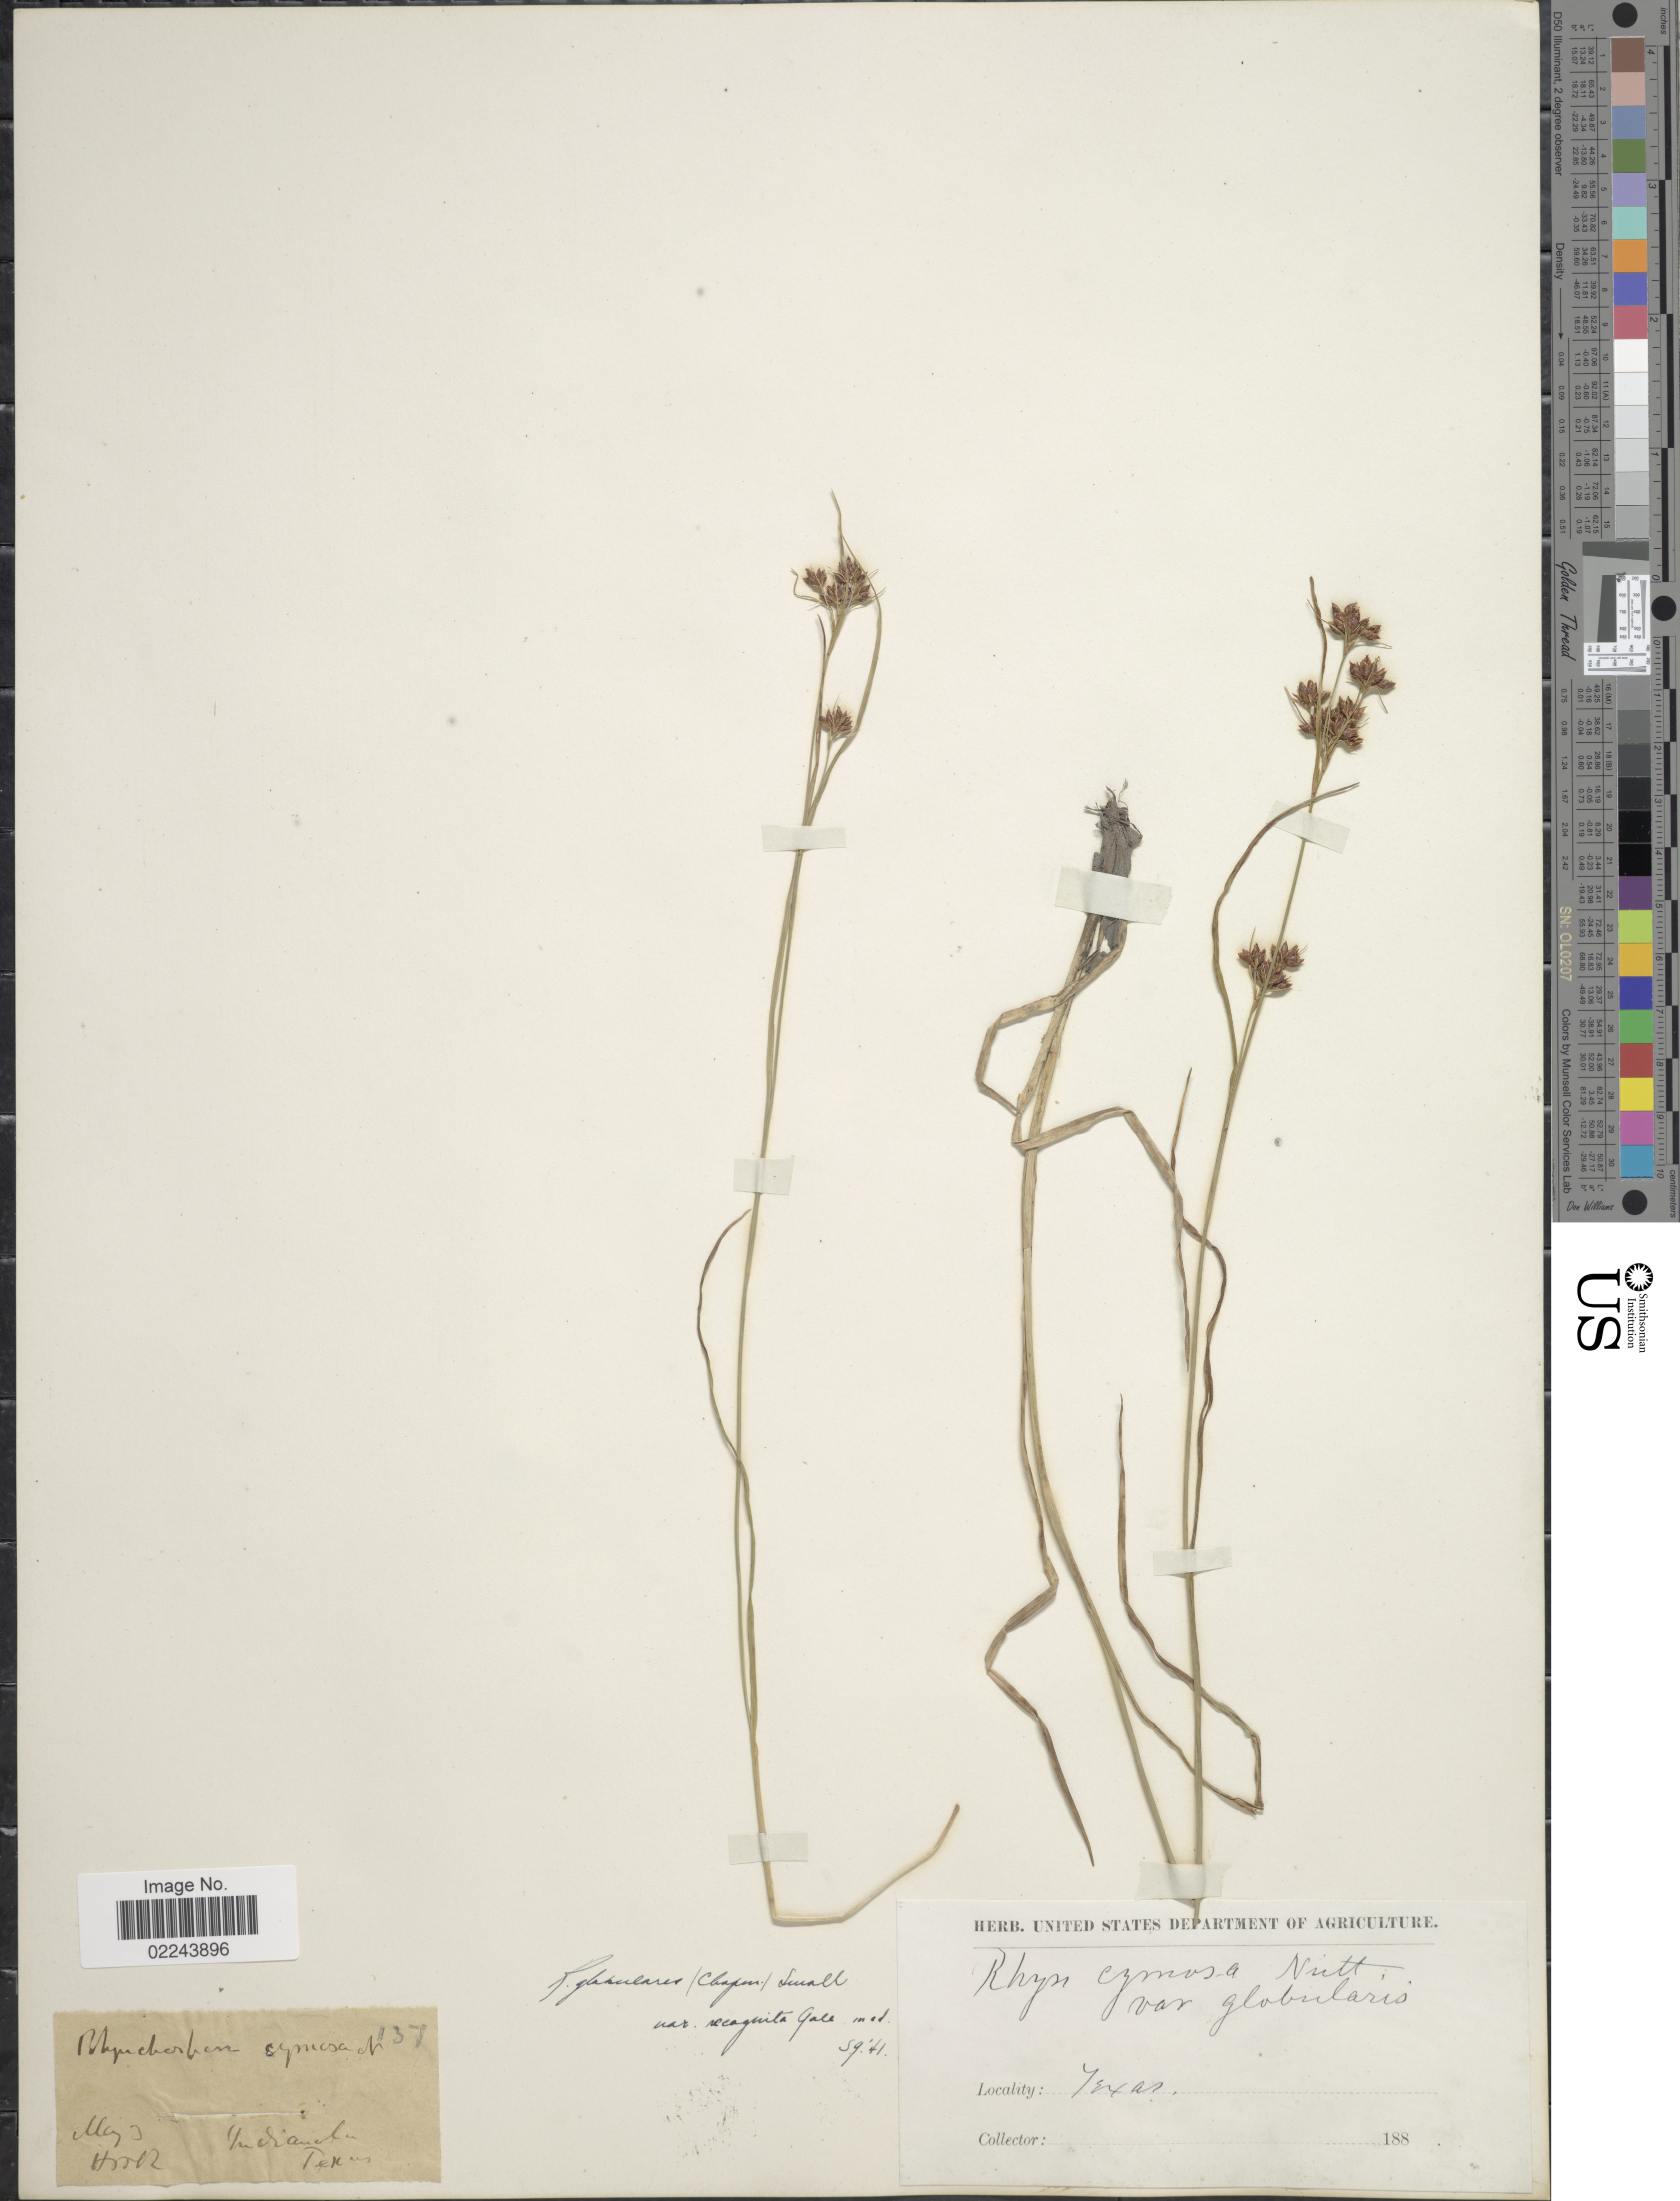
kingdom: Plantae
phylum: Tracheophyta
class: Liliopsida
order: Poales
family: Cyperaceae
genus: Rhynchospora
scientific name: Rhynchospora recognita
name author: (Gale) Kral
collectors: H. W. R.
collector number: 137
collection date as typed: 188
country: United States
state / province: Texas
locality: Indian Lake